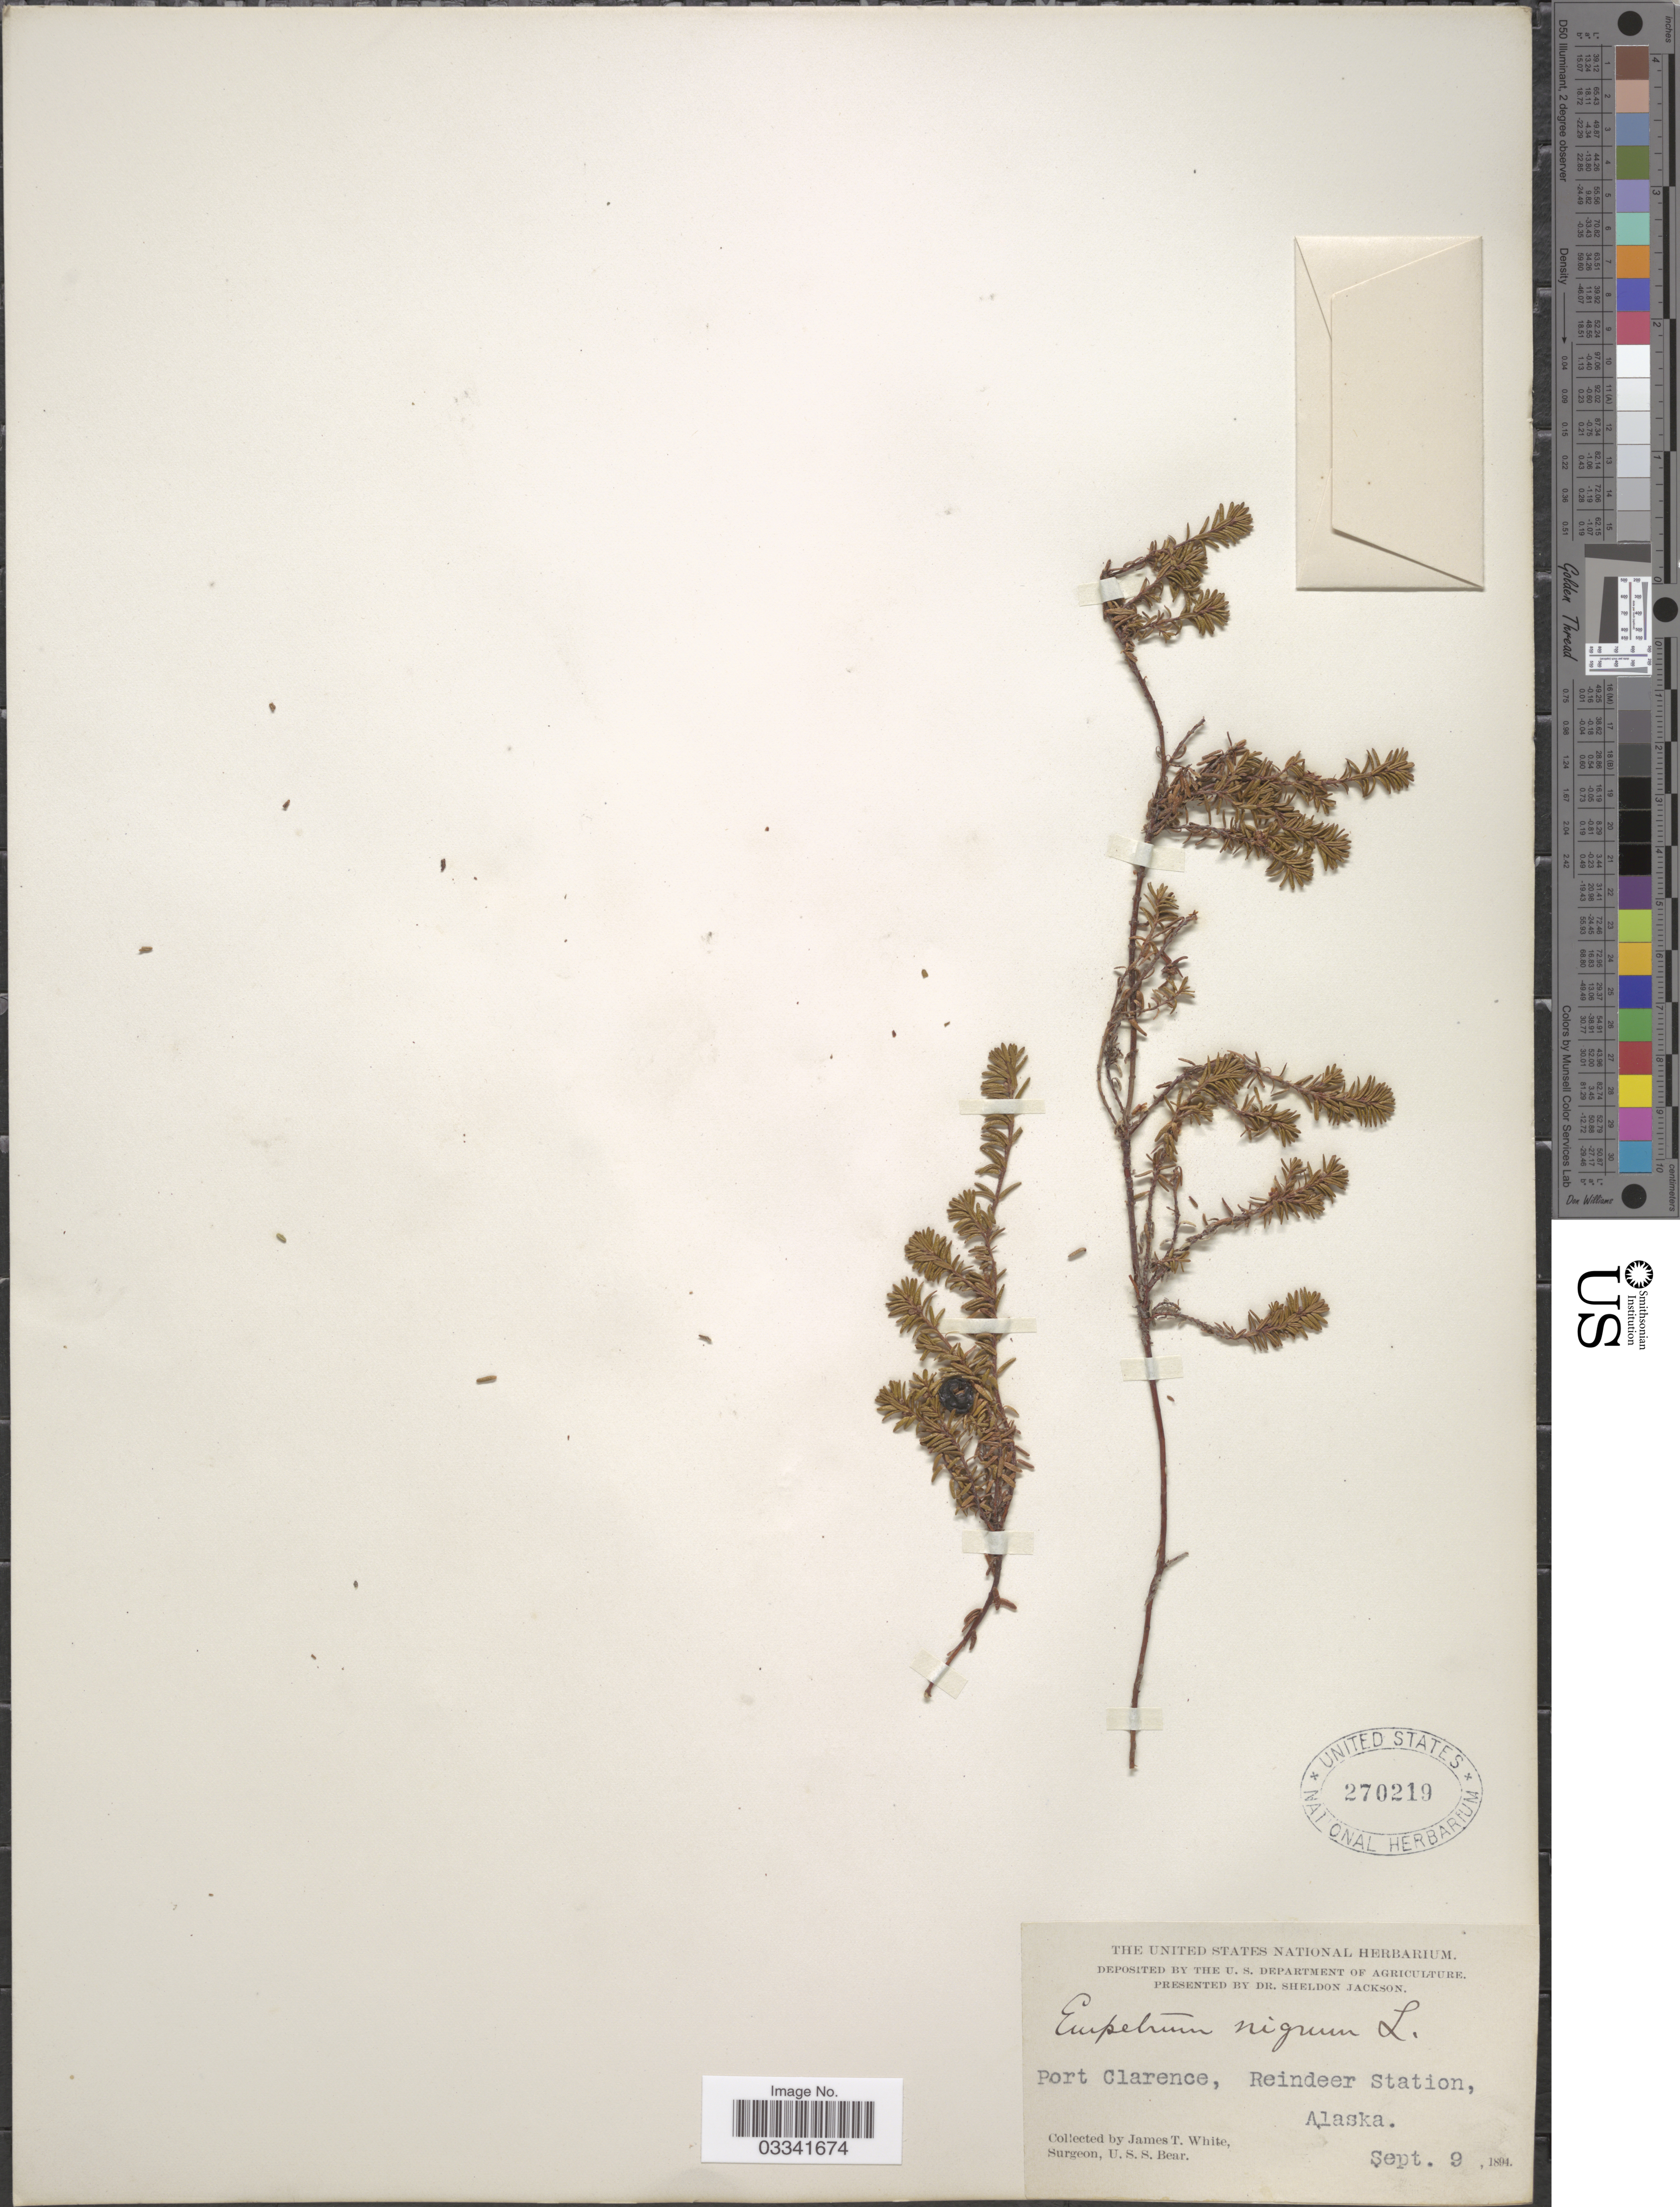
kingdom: Plantae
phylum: Tracheophyta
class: Magnoliopsida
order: Ericales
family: Ericaceae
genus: Empetrum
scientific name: Empetrum nigrum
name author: L.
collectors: J. T. White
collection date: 1894-09-09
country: United States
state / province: Alaska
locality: Port Clarence, Reindeer Station.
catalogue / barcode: US 270219